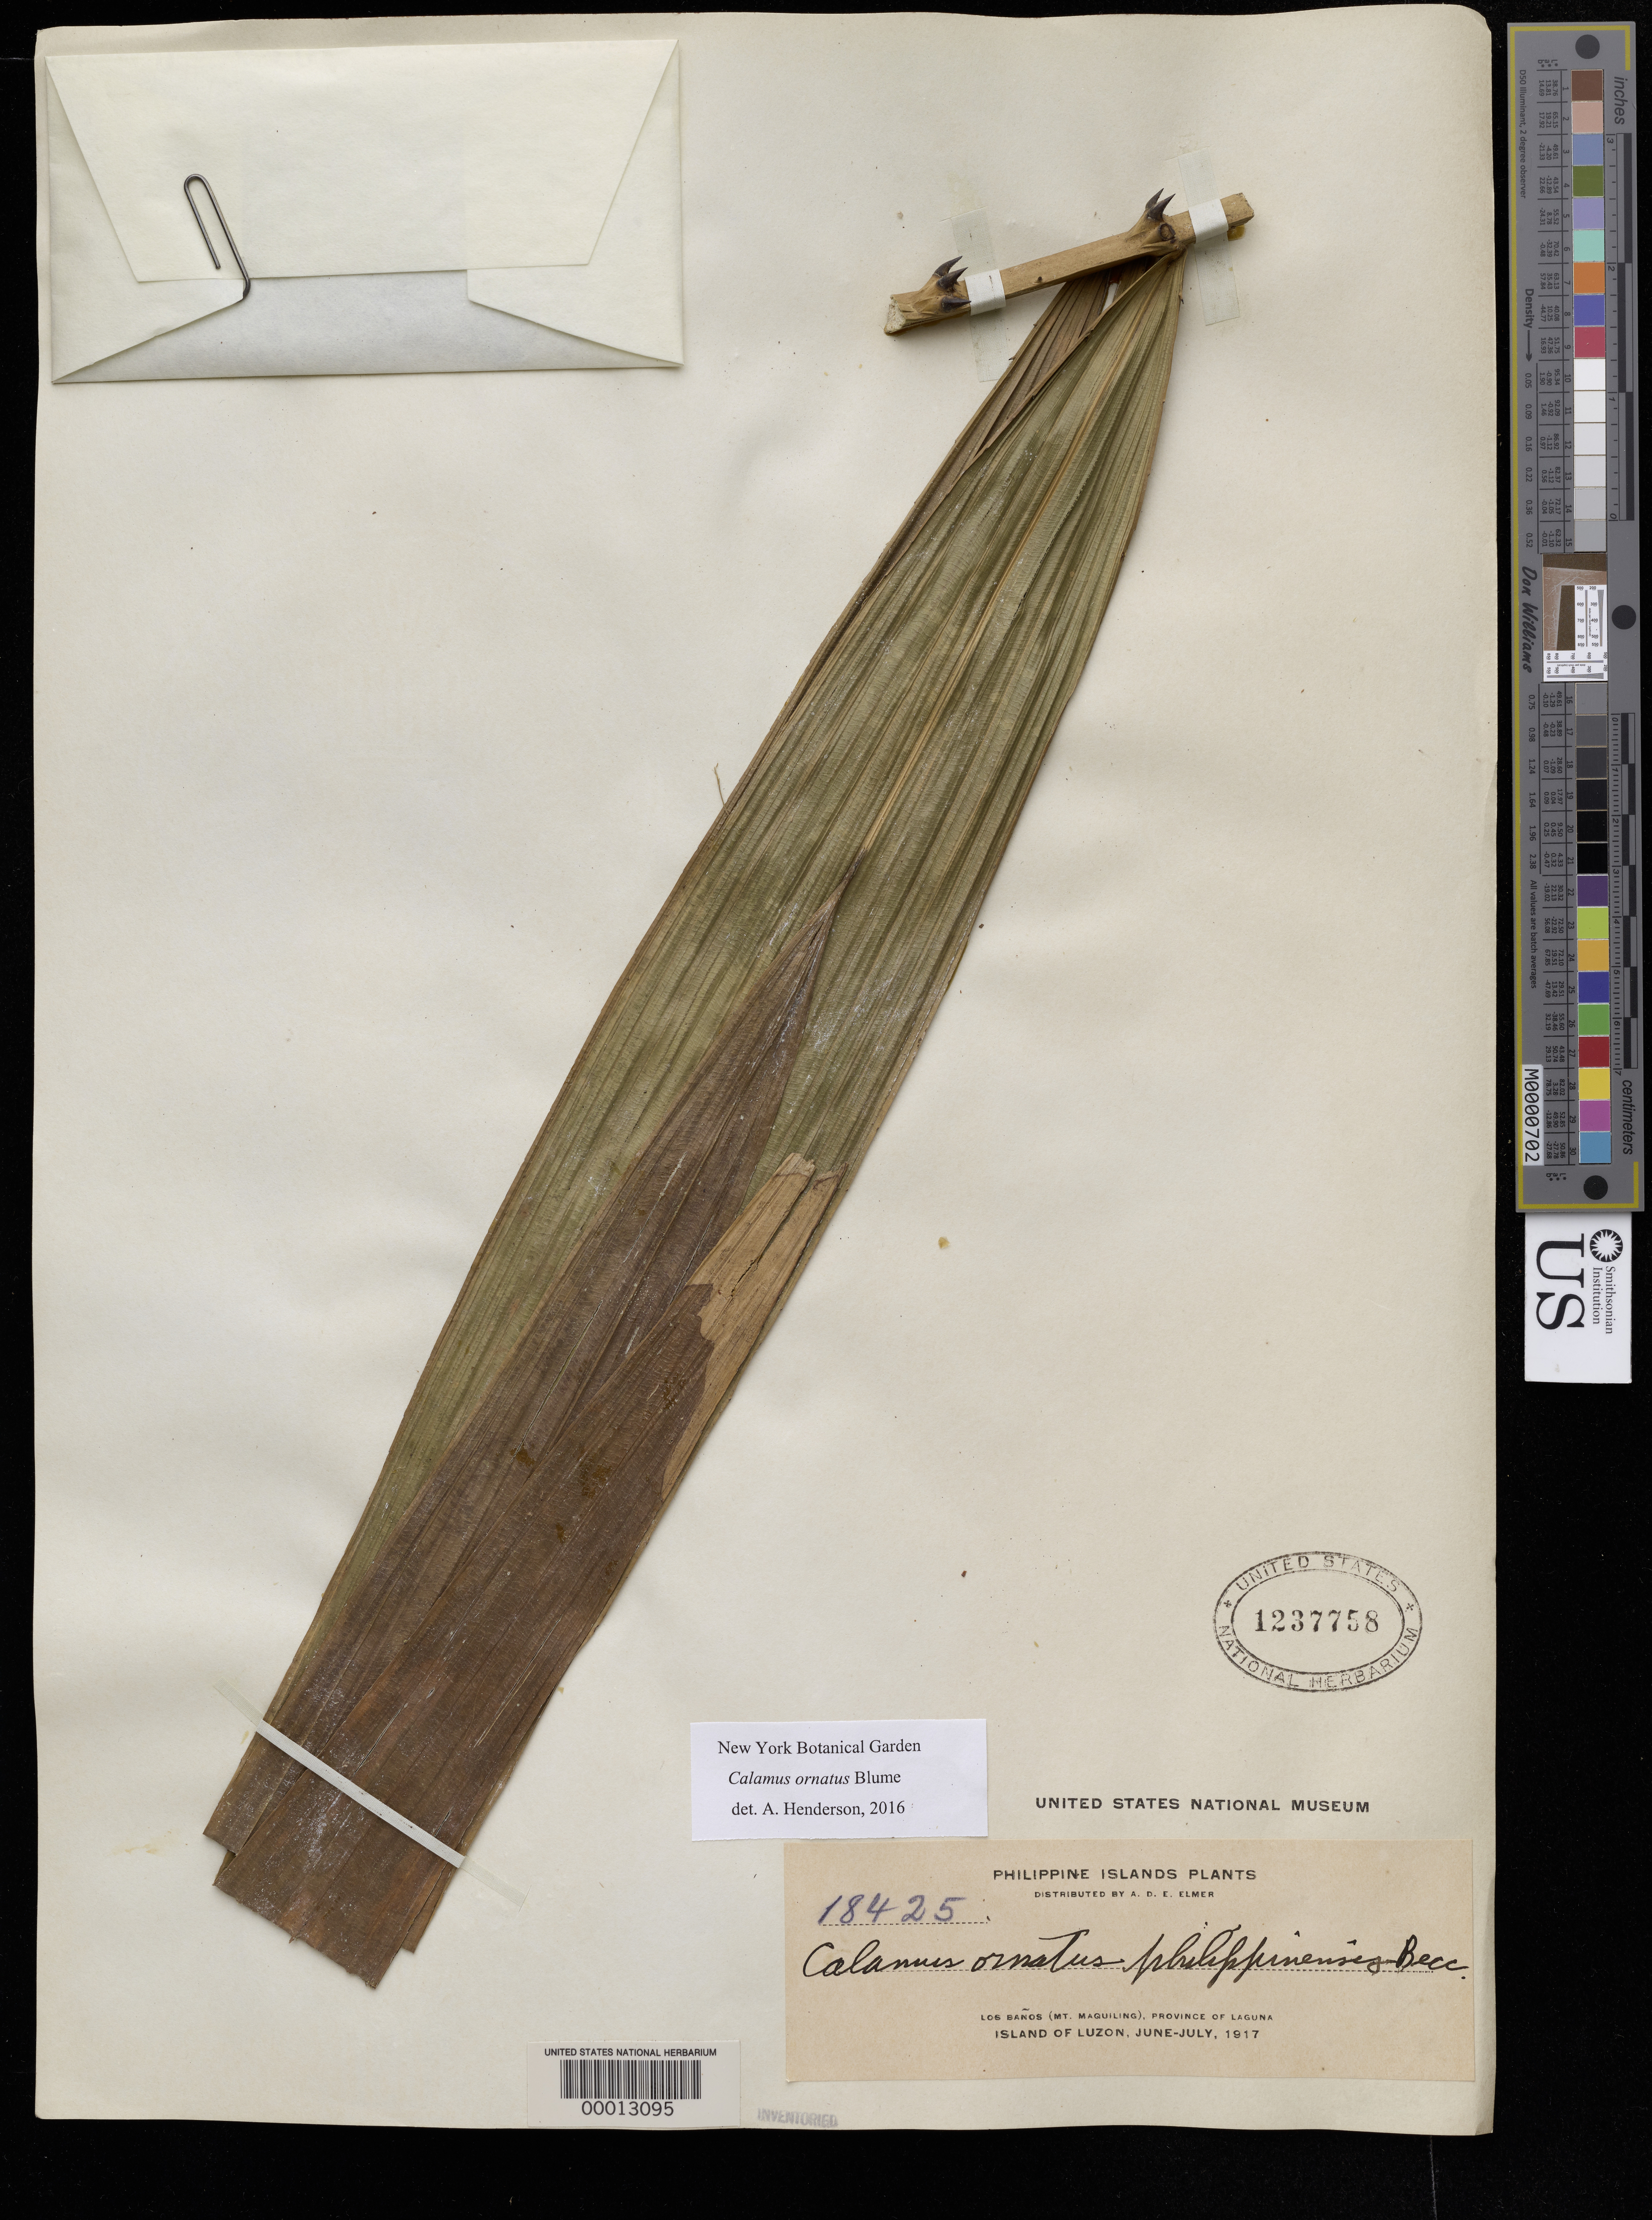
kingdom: Plantae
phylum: Tracheophyta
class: Liliopsida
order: Arecales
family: Arecaceae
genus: Calamus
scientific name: Calamus ornatus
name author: Blume ex Schult. f.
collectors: A. D. E. Elmer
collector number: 18425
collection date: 1917-06/1917-07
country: Philippines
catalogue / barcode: US 1237758